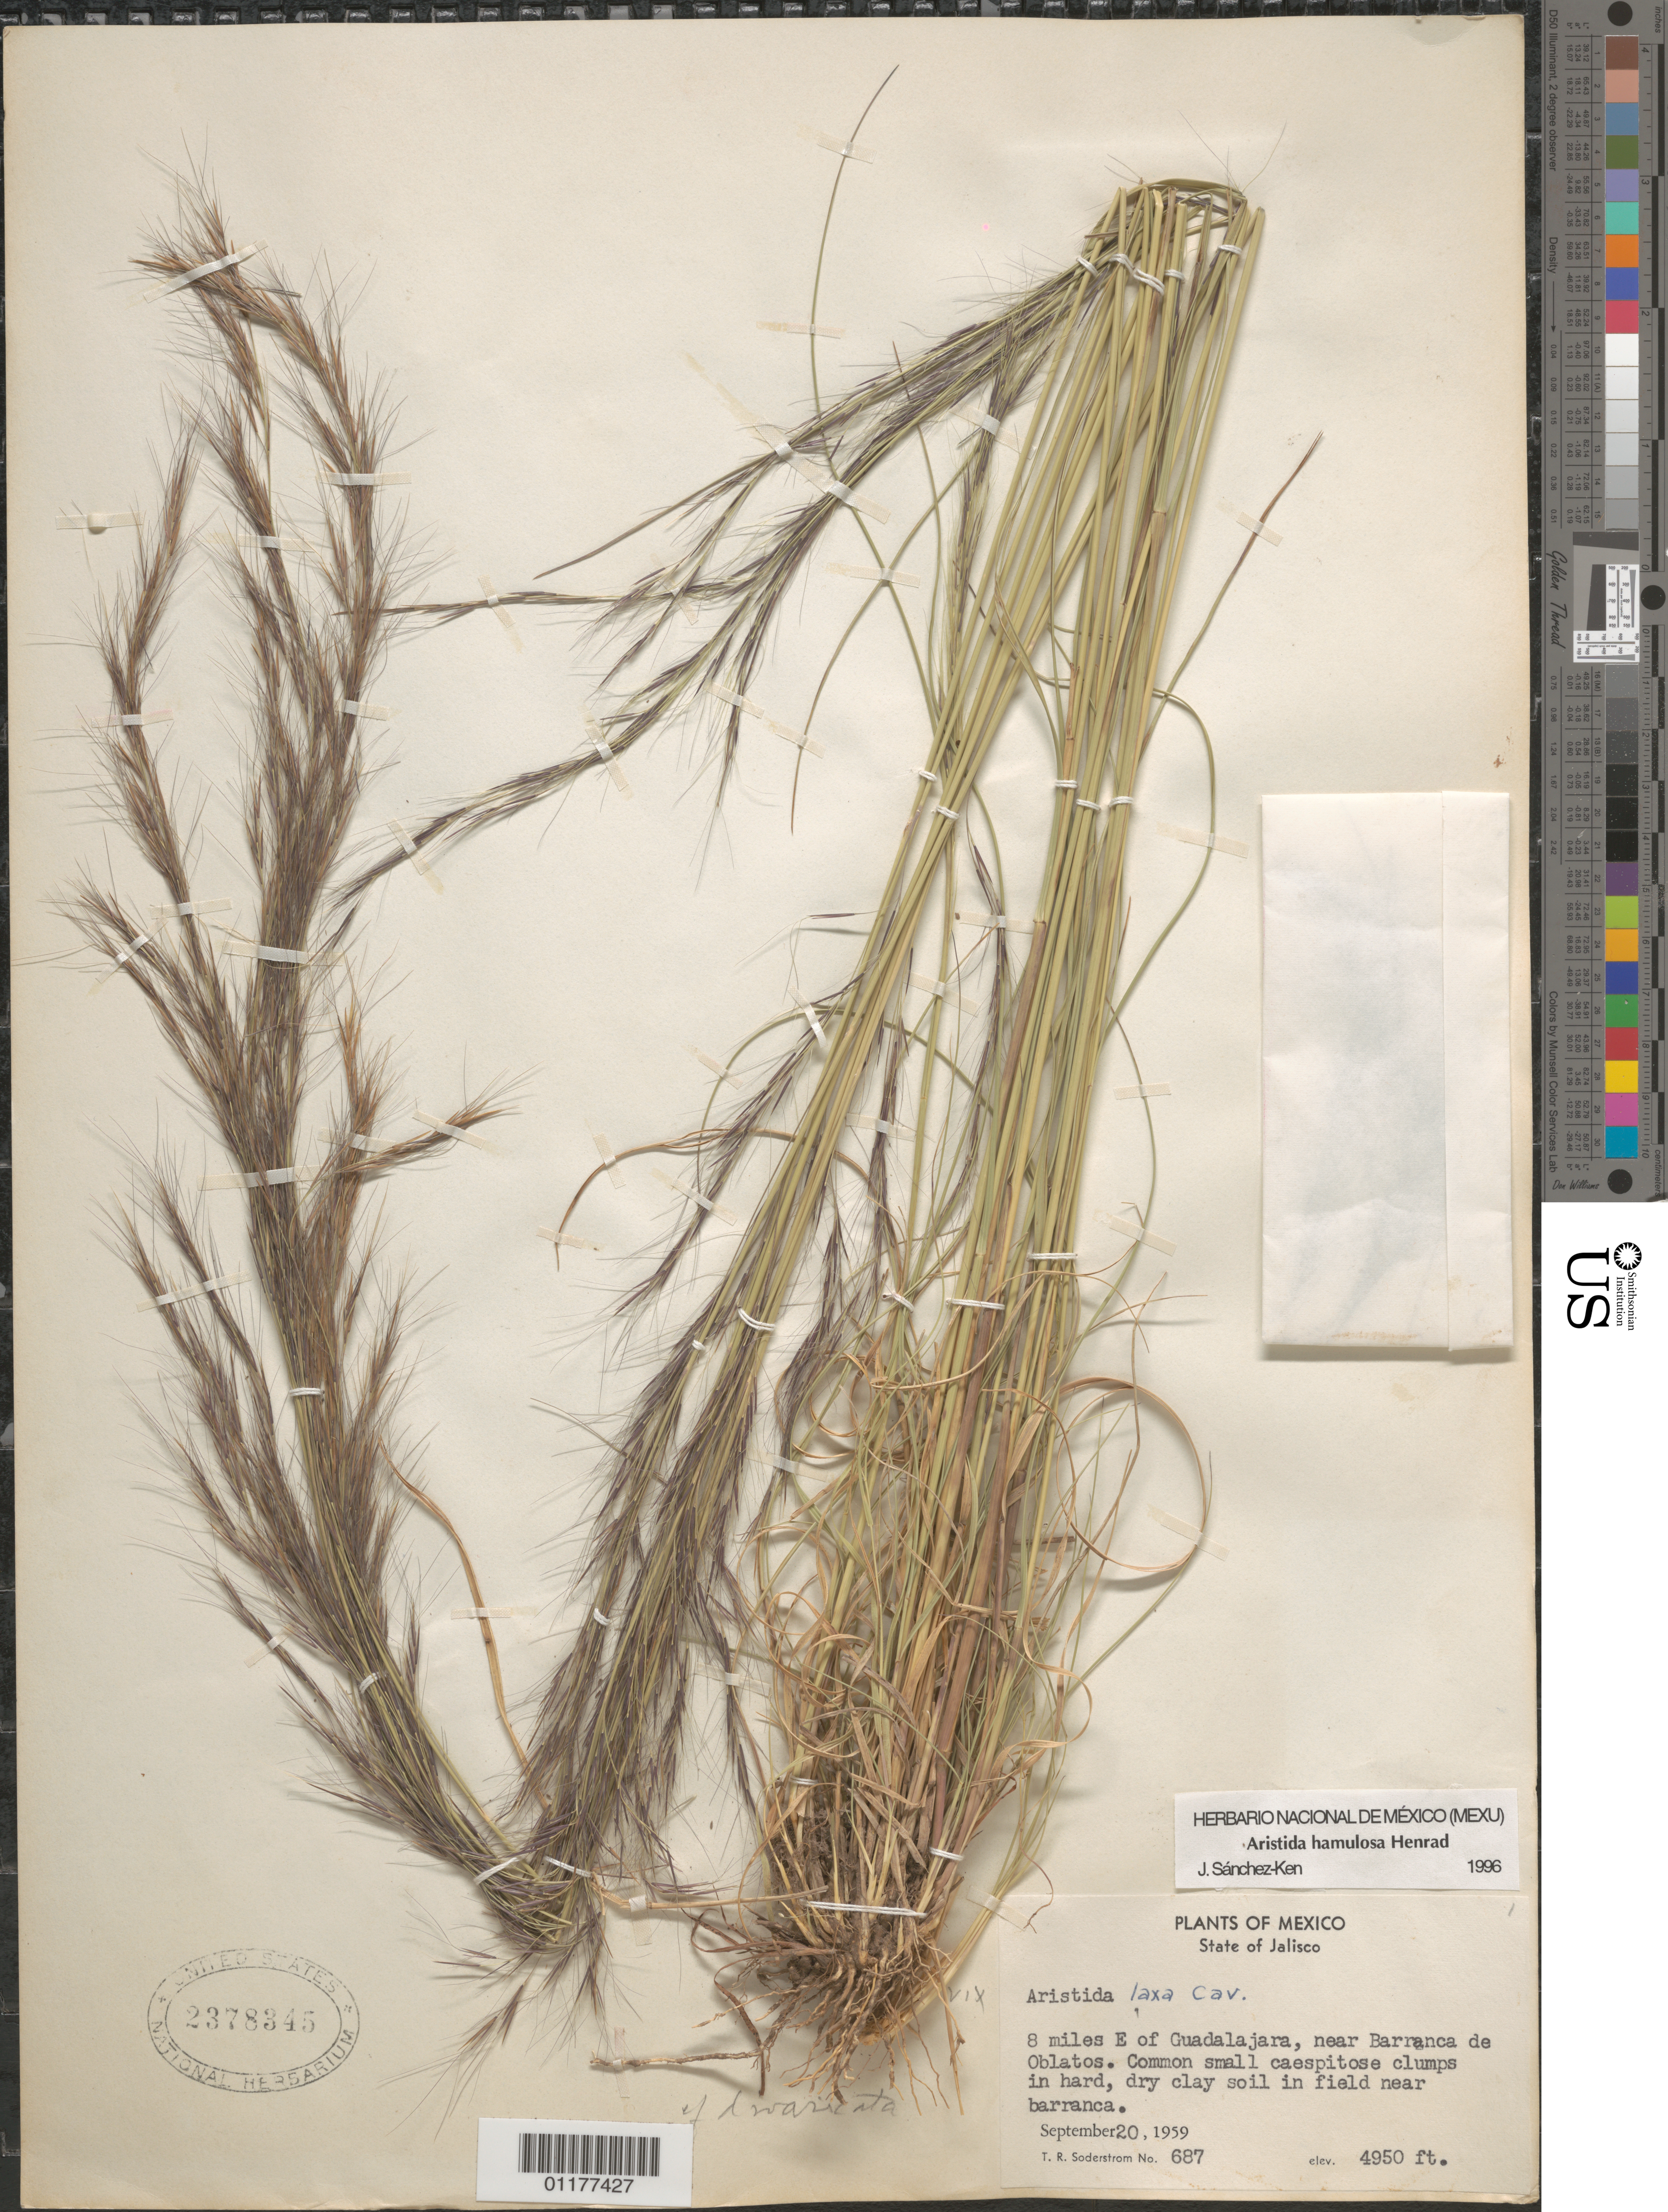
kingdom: Plantae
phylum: Tracheophyta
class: Liliopsida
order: Poales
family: Poaceae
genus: Aristida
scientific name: Aristida hamulosa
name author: Henr.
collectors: T. R. Soderstrom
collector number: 687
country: Mexico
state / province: Jalisco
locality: E of Guadalajara, near Barranca de Oblatos.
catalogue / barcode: US 2378345